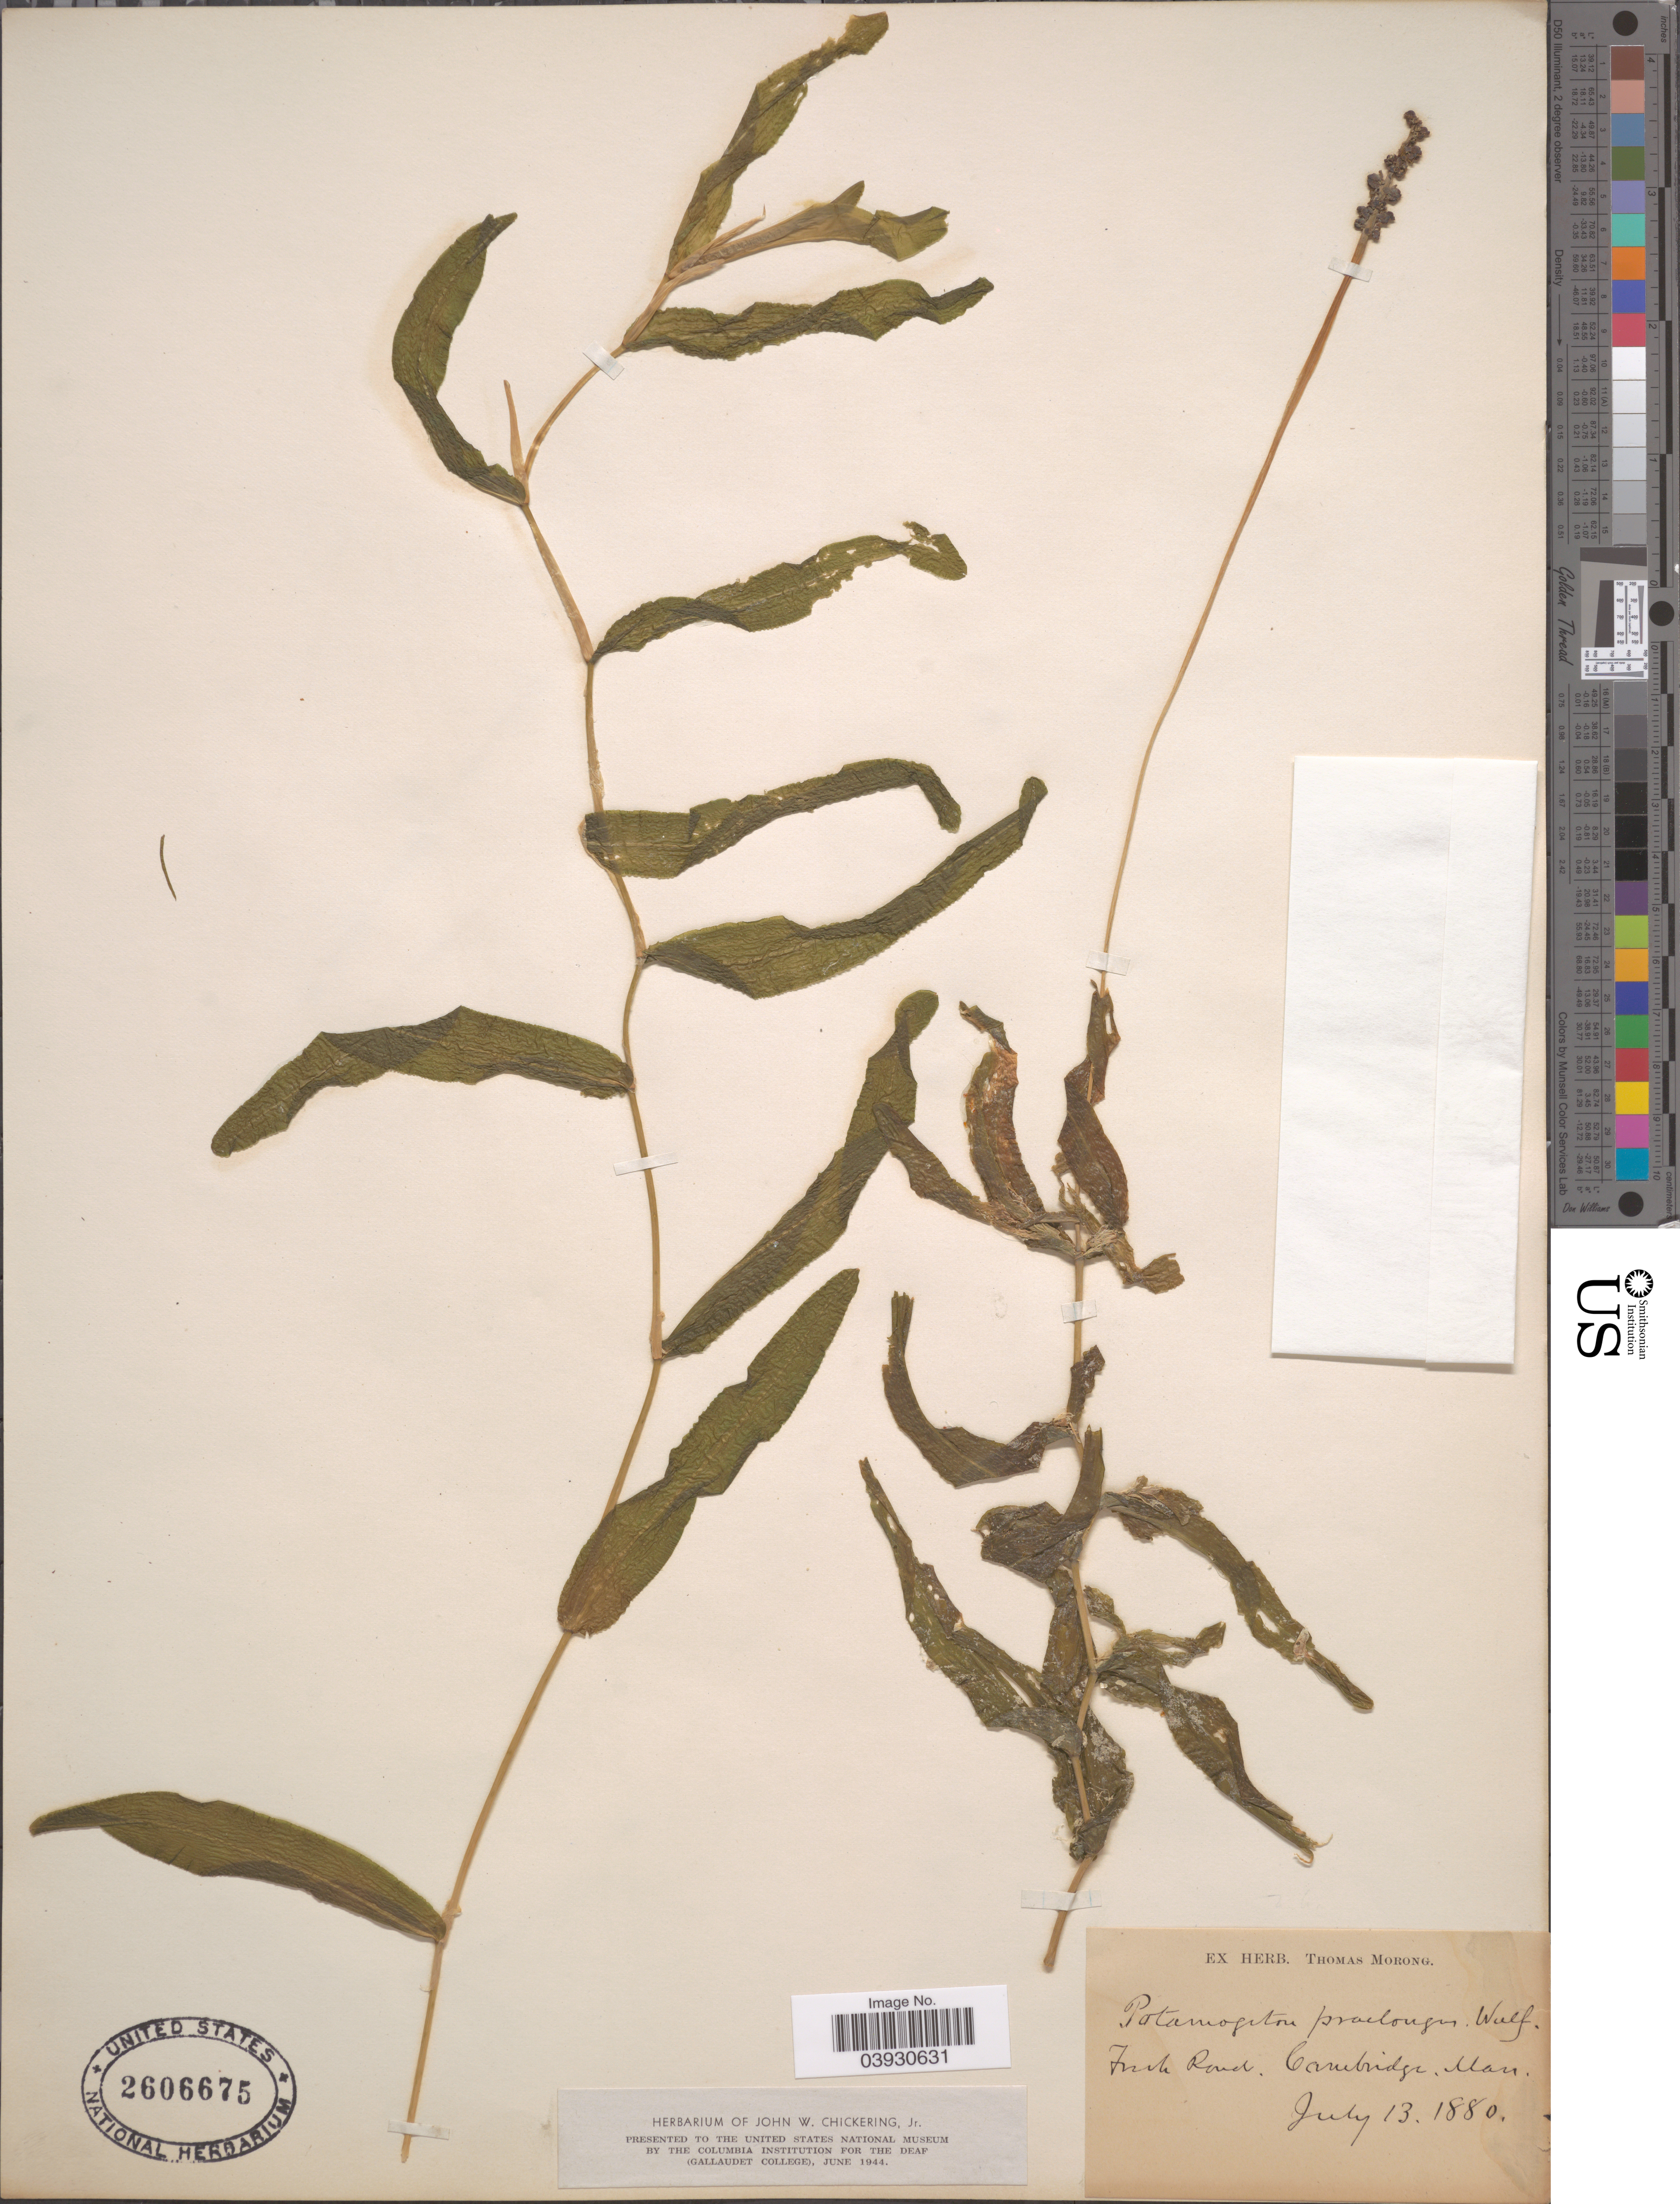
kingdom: Plantae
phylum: Tracheophyta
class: Liliopsida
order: Alismatales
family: Potamogetonaceae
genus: Potamogeton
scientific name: Potamogeton praelongus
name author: Wulfen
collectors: ex Herb. T. Morong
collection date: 1880-07-13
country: United States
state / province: Massachusetts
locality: Fresh Pond, Cambridge.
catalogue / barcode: US 2606675